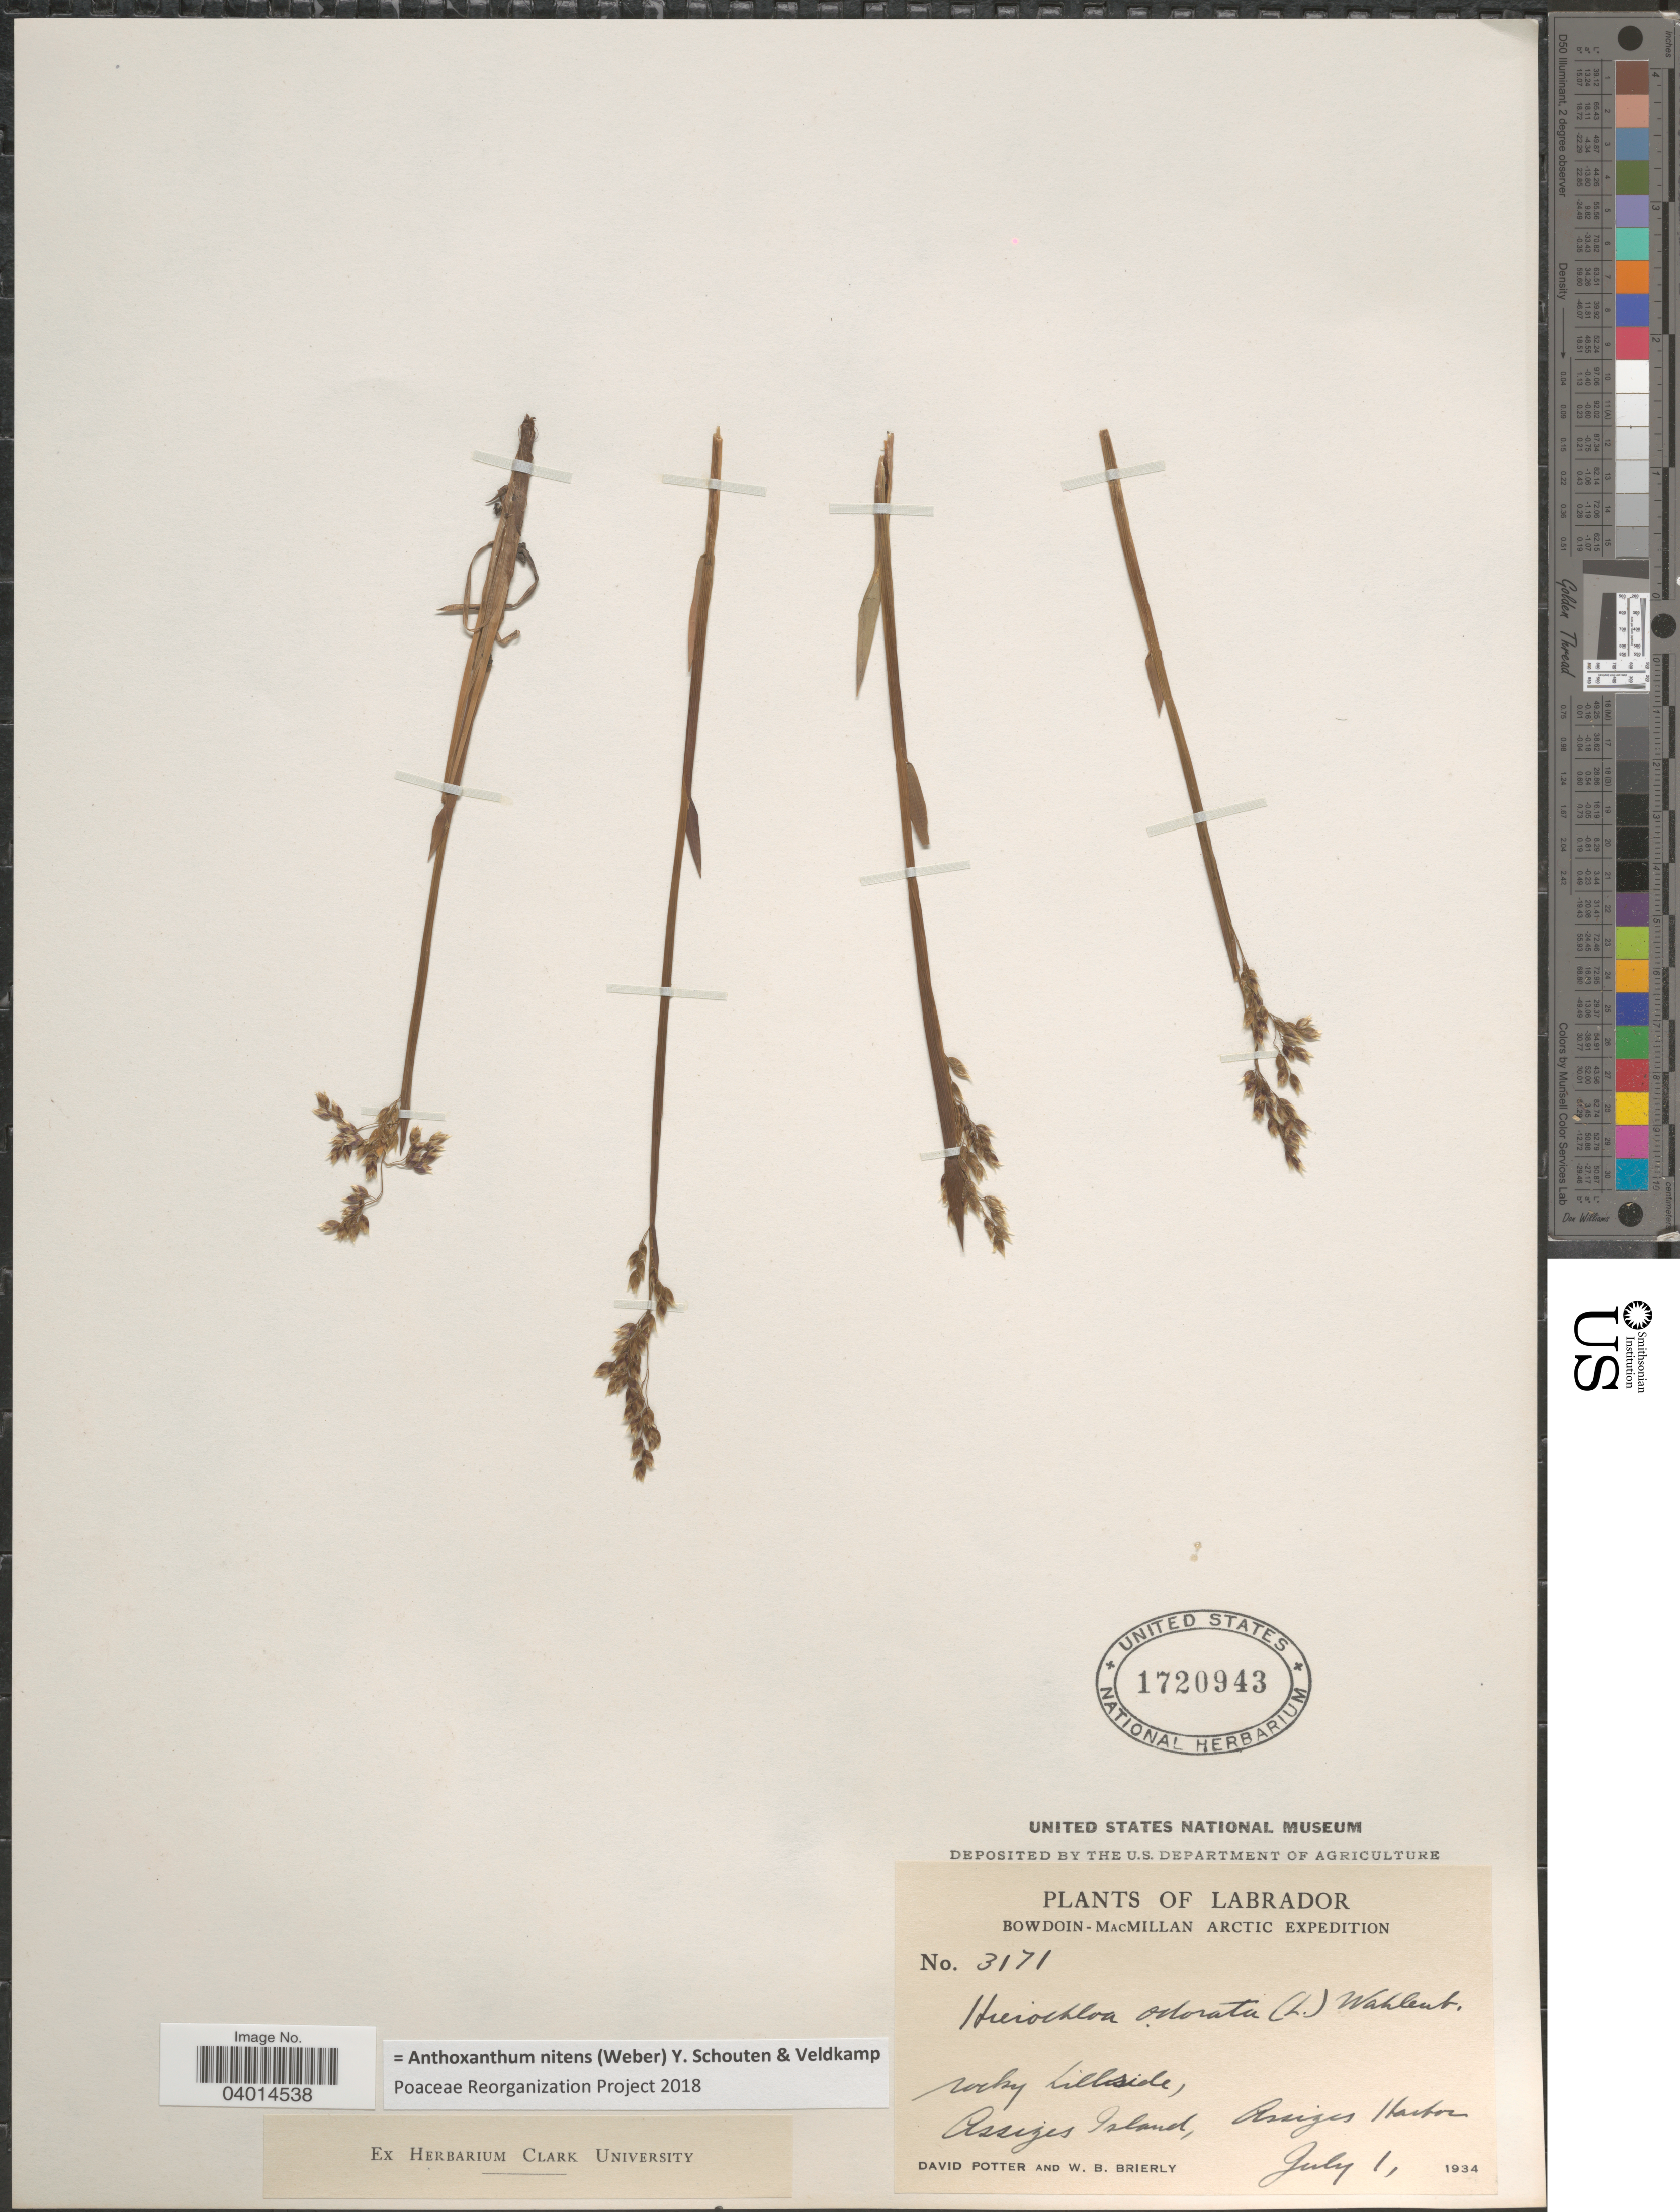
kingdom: Plantae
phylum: Tracheophyta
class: Liliopsida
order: Poales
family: Poaceae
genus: Anthoxanthum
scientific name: Anthoxanthum nitens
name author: (G.H. Weber) R.T.A. Schouten & Veldkamp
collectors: D. Potter & W. Brierly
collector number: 3171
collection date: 1934-07-01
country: Canada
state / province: Newfoundland and Labrador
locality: Labrador. Assizes Island, Assizes Harbor.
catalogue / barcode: US 1720943